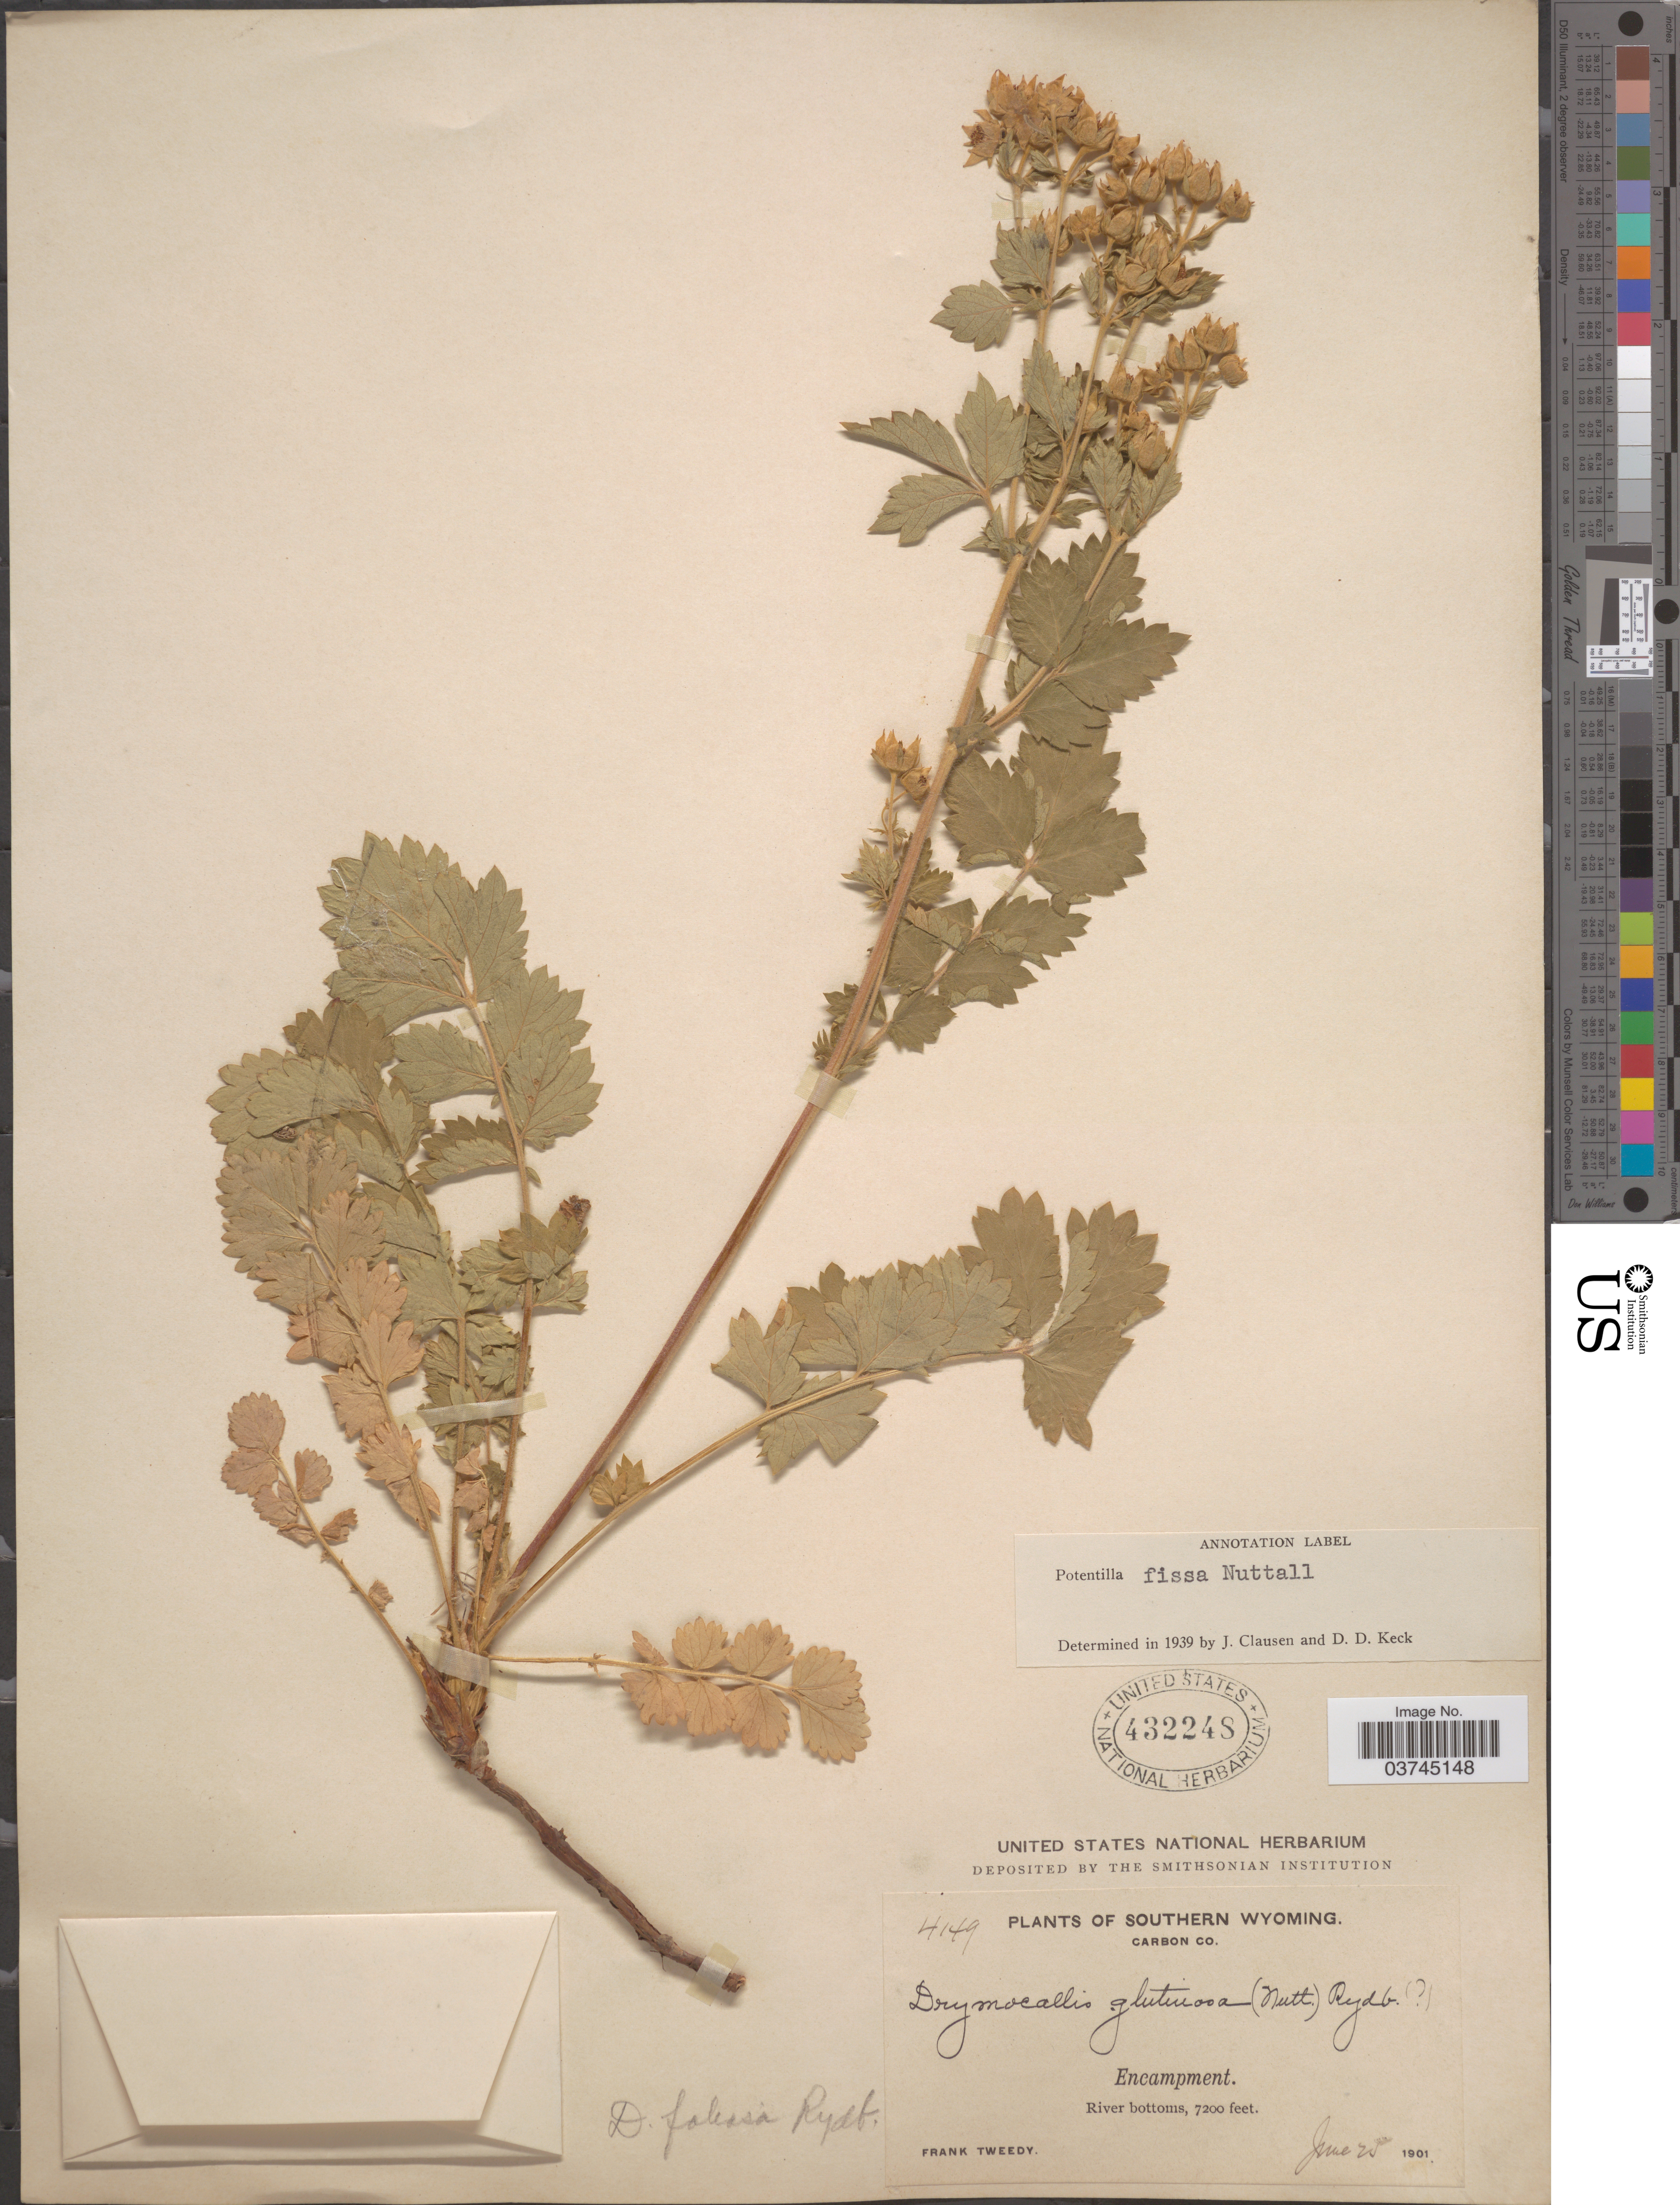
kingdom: Plantae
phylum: Tracheophyta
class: Magnoliopsida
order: Rosales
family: Rosaceae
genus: Drymocallis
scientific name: Drymocallis fissa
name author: (Nutt.) Rydb.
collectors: F. Tweedy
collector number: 4149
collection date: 1901-06-23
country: United States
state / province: Wyoming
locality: Southern Wyoming. Carbon Co. Encampment.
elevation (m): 2195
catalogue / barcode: US 432248